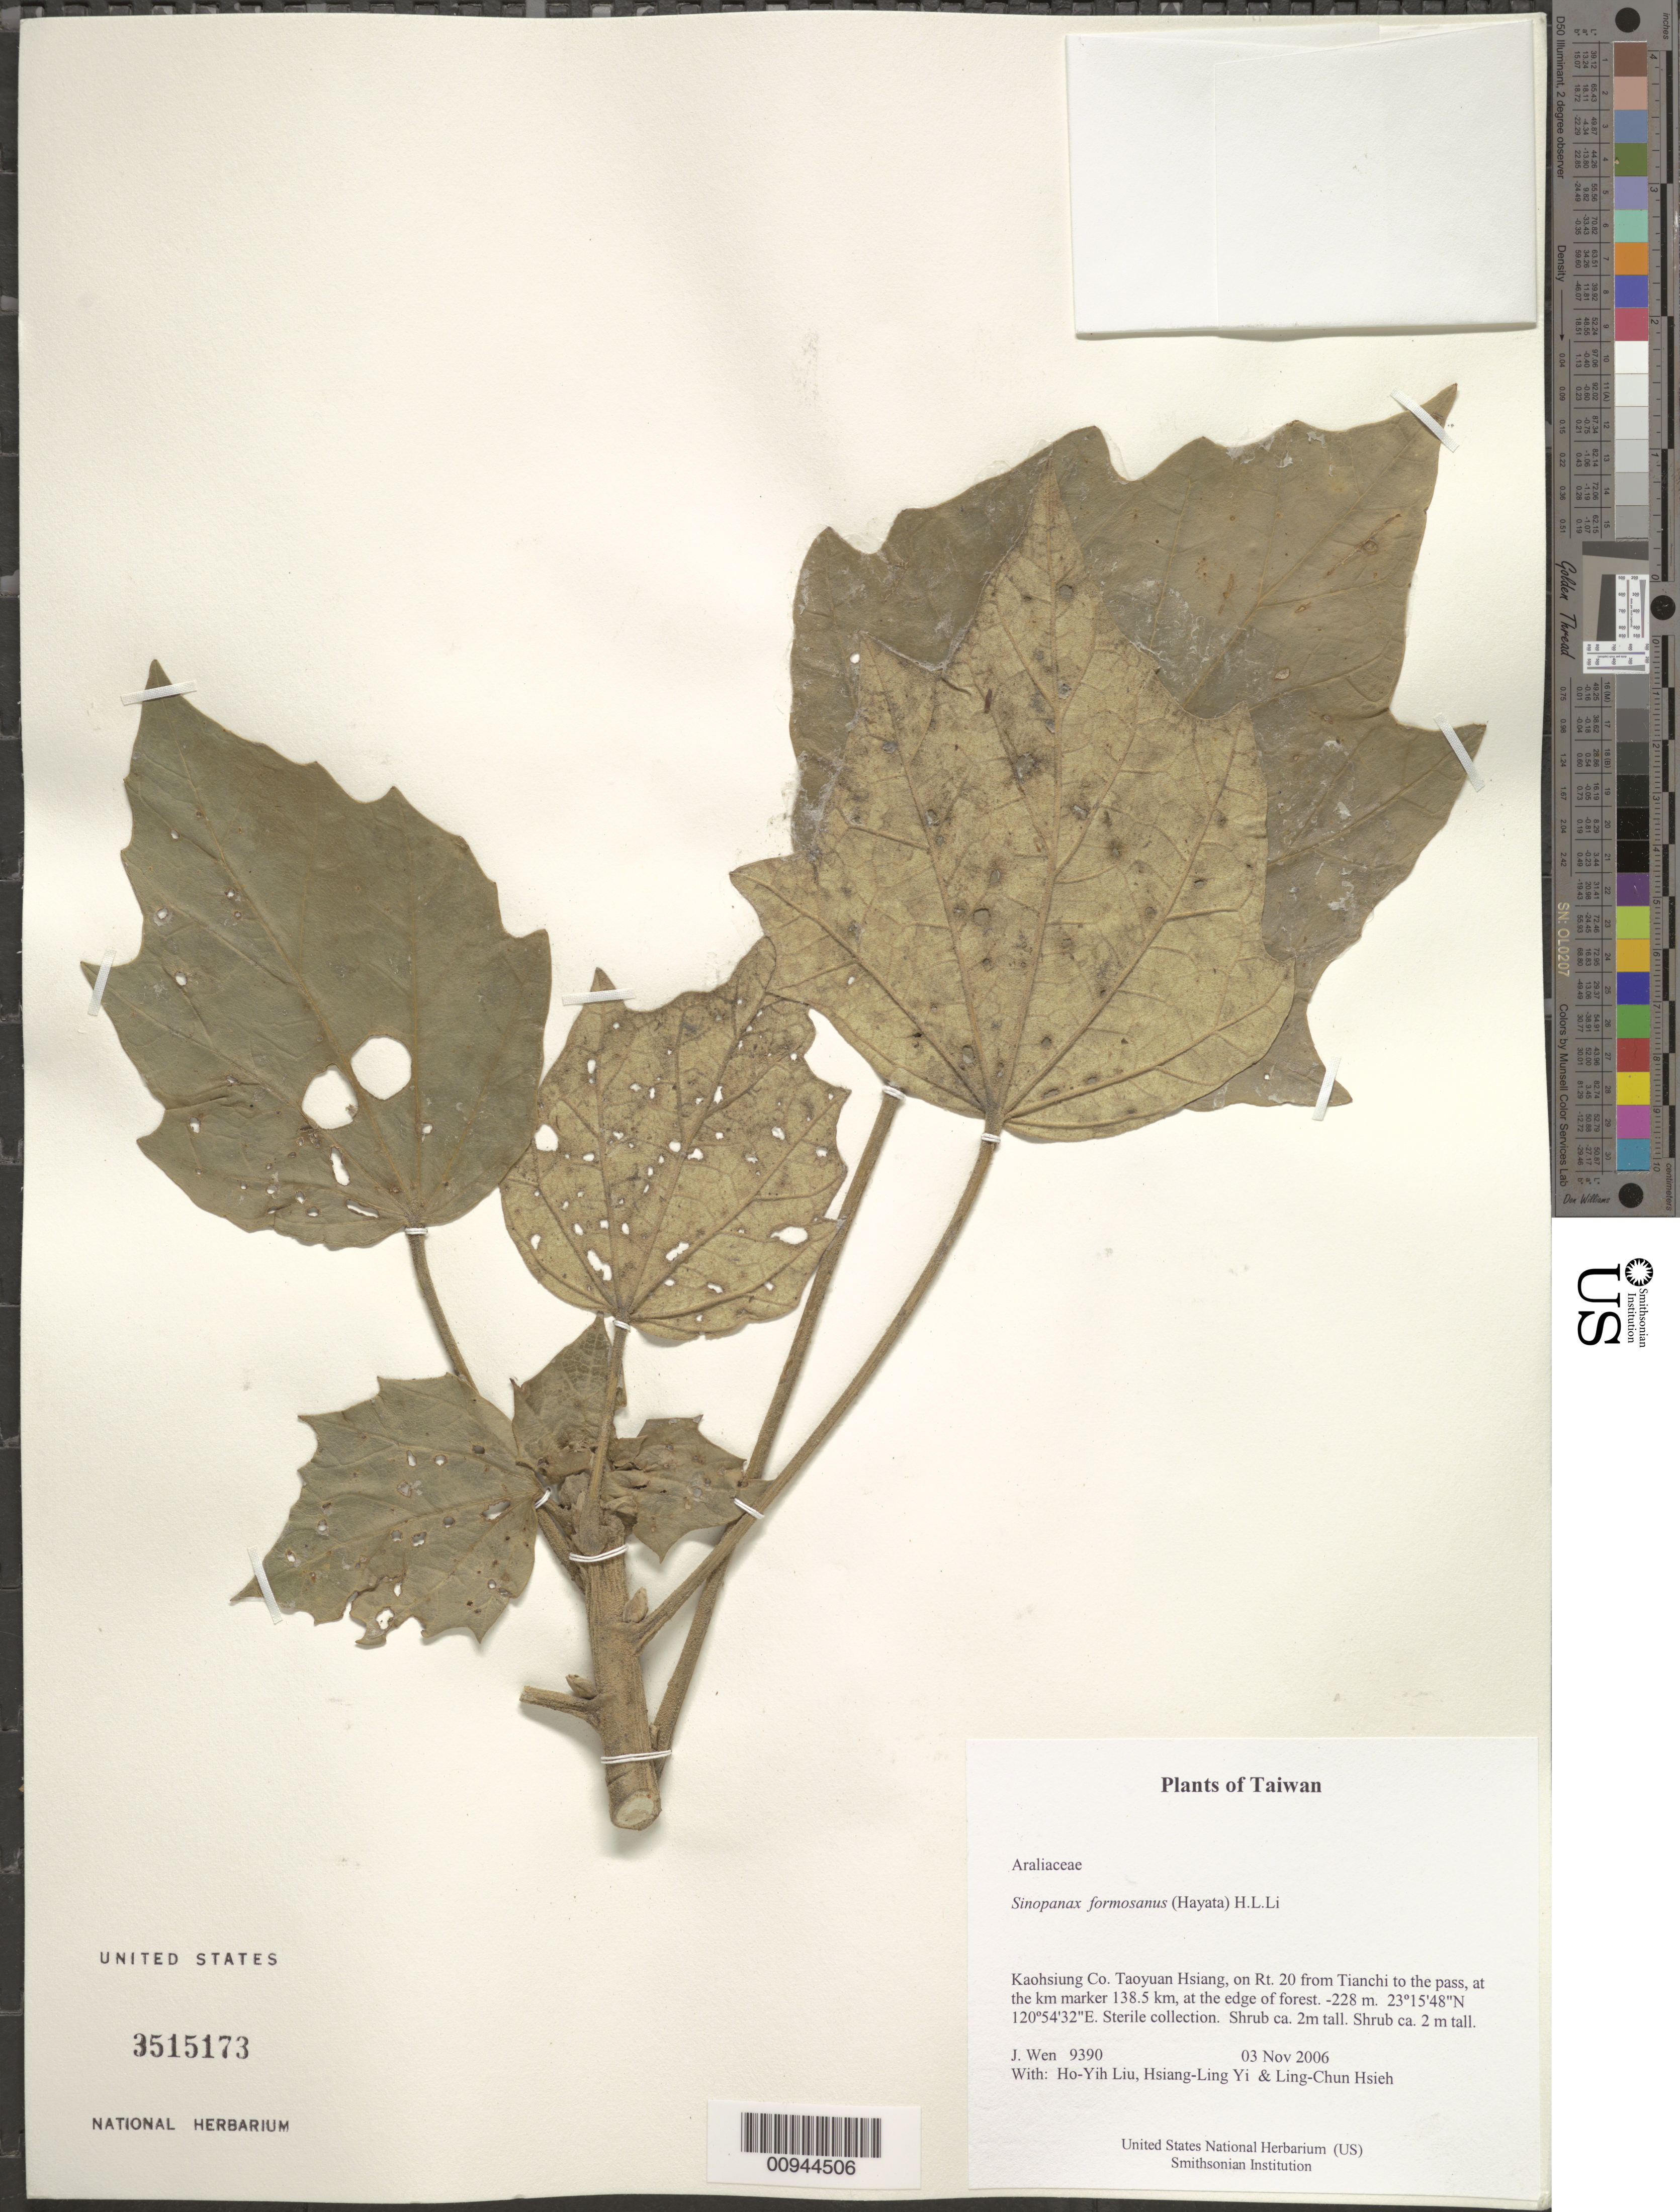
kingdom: Plantae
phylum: Tracheophyta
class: Magnoliopsida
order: Apiales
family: Araliaceae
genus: Sinopanax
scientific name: Sinopanax formosanus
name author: (Hayata) H.L. Li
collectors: J. Wen, H. Liu, H. l. Yi & L. Hsieh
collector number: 9390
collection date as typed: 03 Nov 2006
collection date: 2006-11-03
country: Taiwan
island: Taiwan [Formosa]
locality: Taoyuan Hsiang, on Rt. 20 from Tianchi to the pass, at the km marker 138.5 km, at the edge of forest.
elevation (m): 228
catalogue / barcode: US 3515173